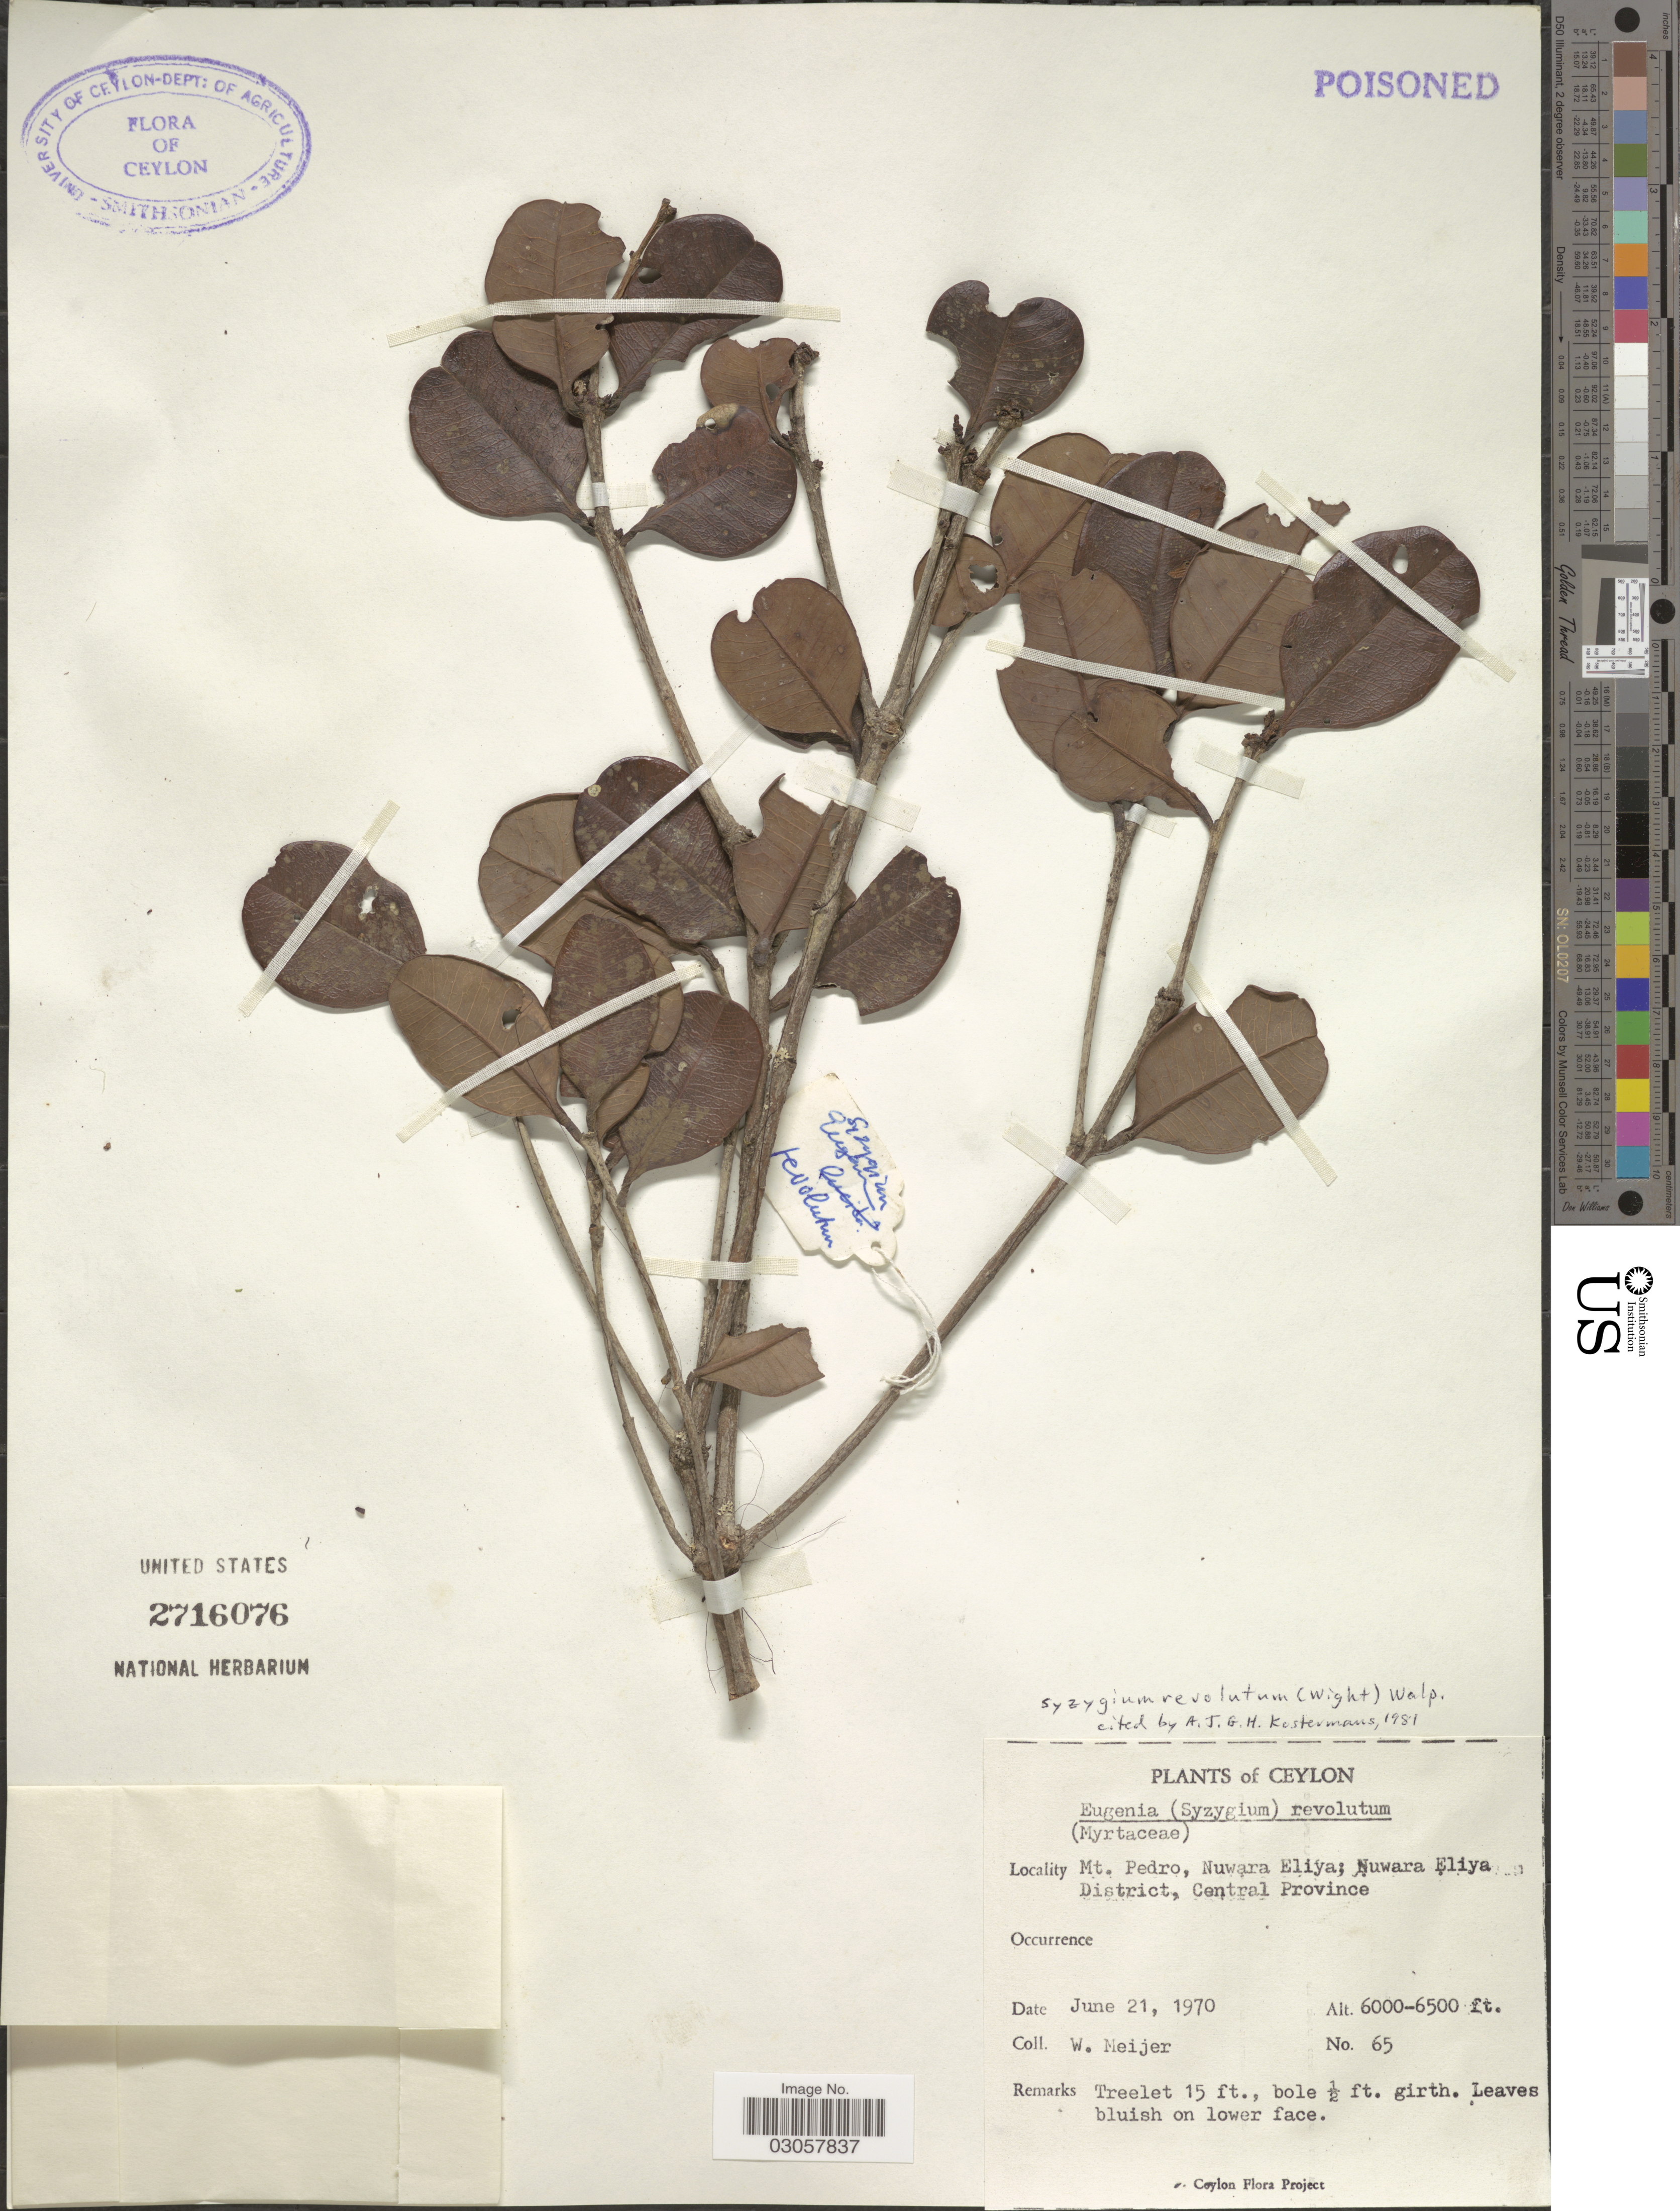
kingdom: Plantae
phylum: Tracheophyta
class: Magnoliopsida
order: Myrtales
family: Myrtaceae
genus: Syzygium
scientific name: Syzygium revolutum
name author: (Wight) Walp.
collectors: W. Meijer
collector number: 65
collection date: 1970-06-21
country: Sri Lanka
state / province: Central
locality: Ceylon. Mt. Pedro, Nuwara Eliya; Nuwara Eliya District.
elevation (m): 1829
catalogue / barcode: US 2716076